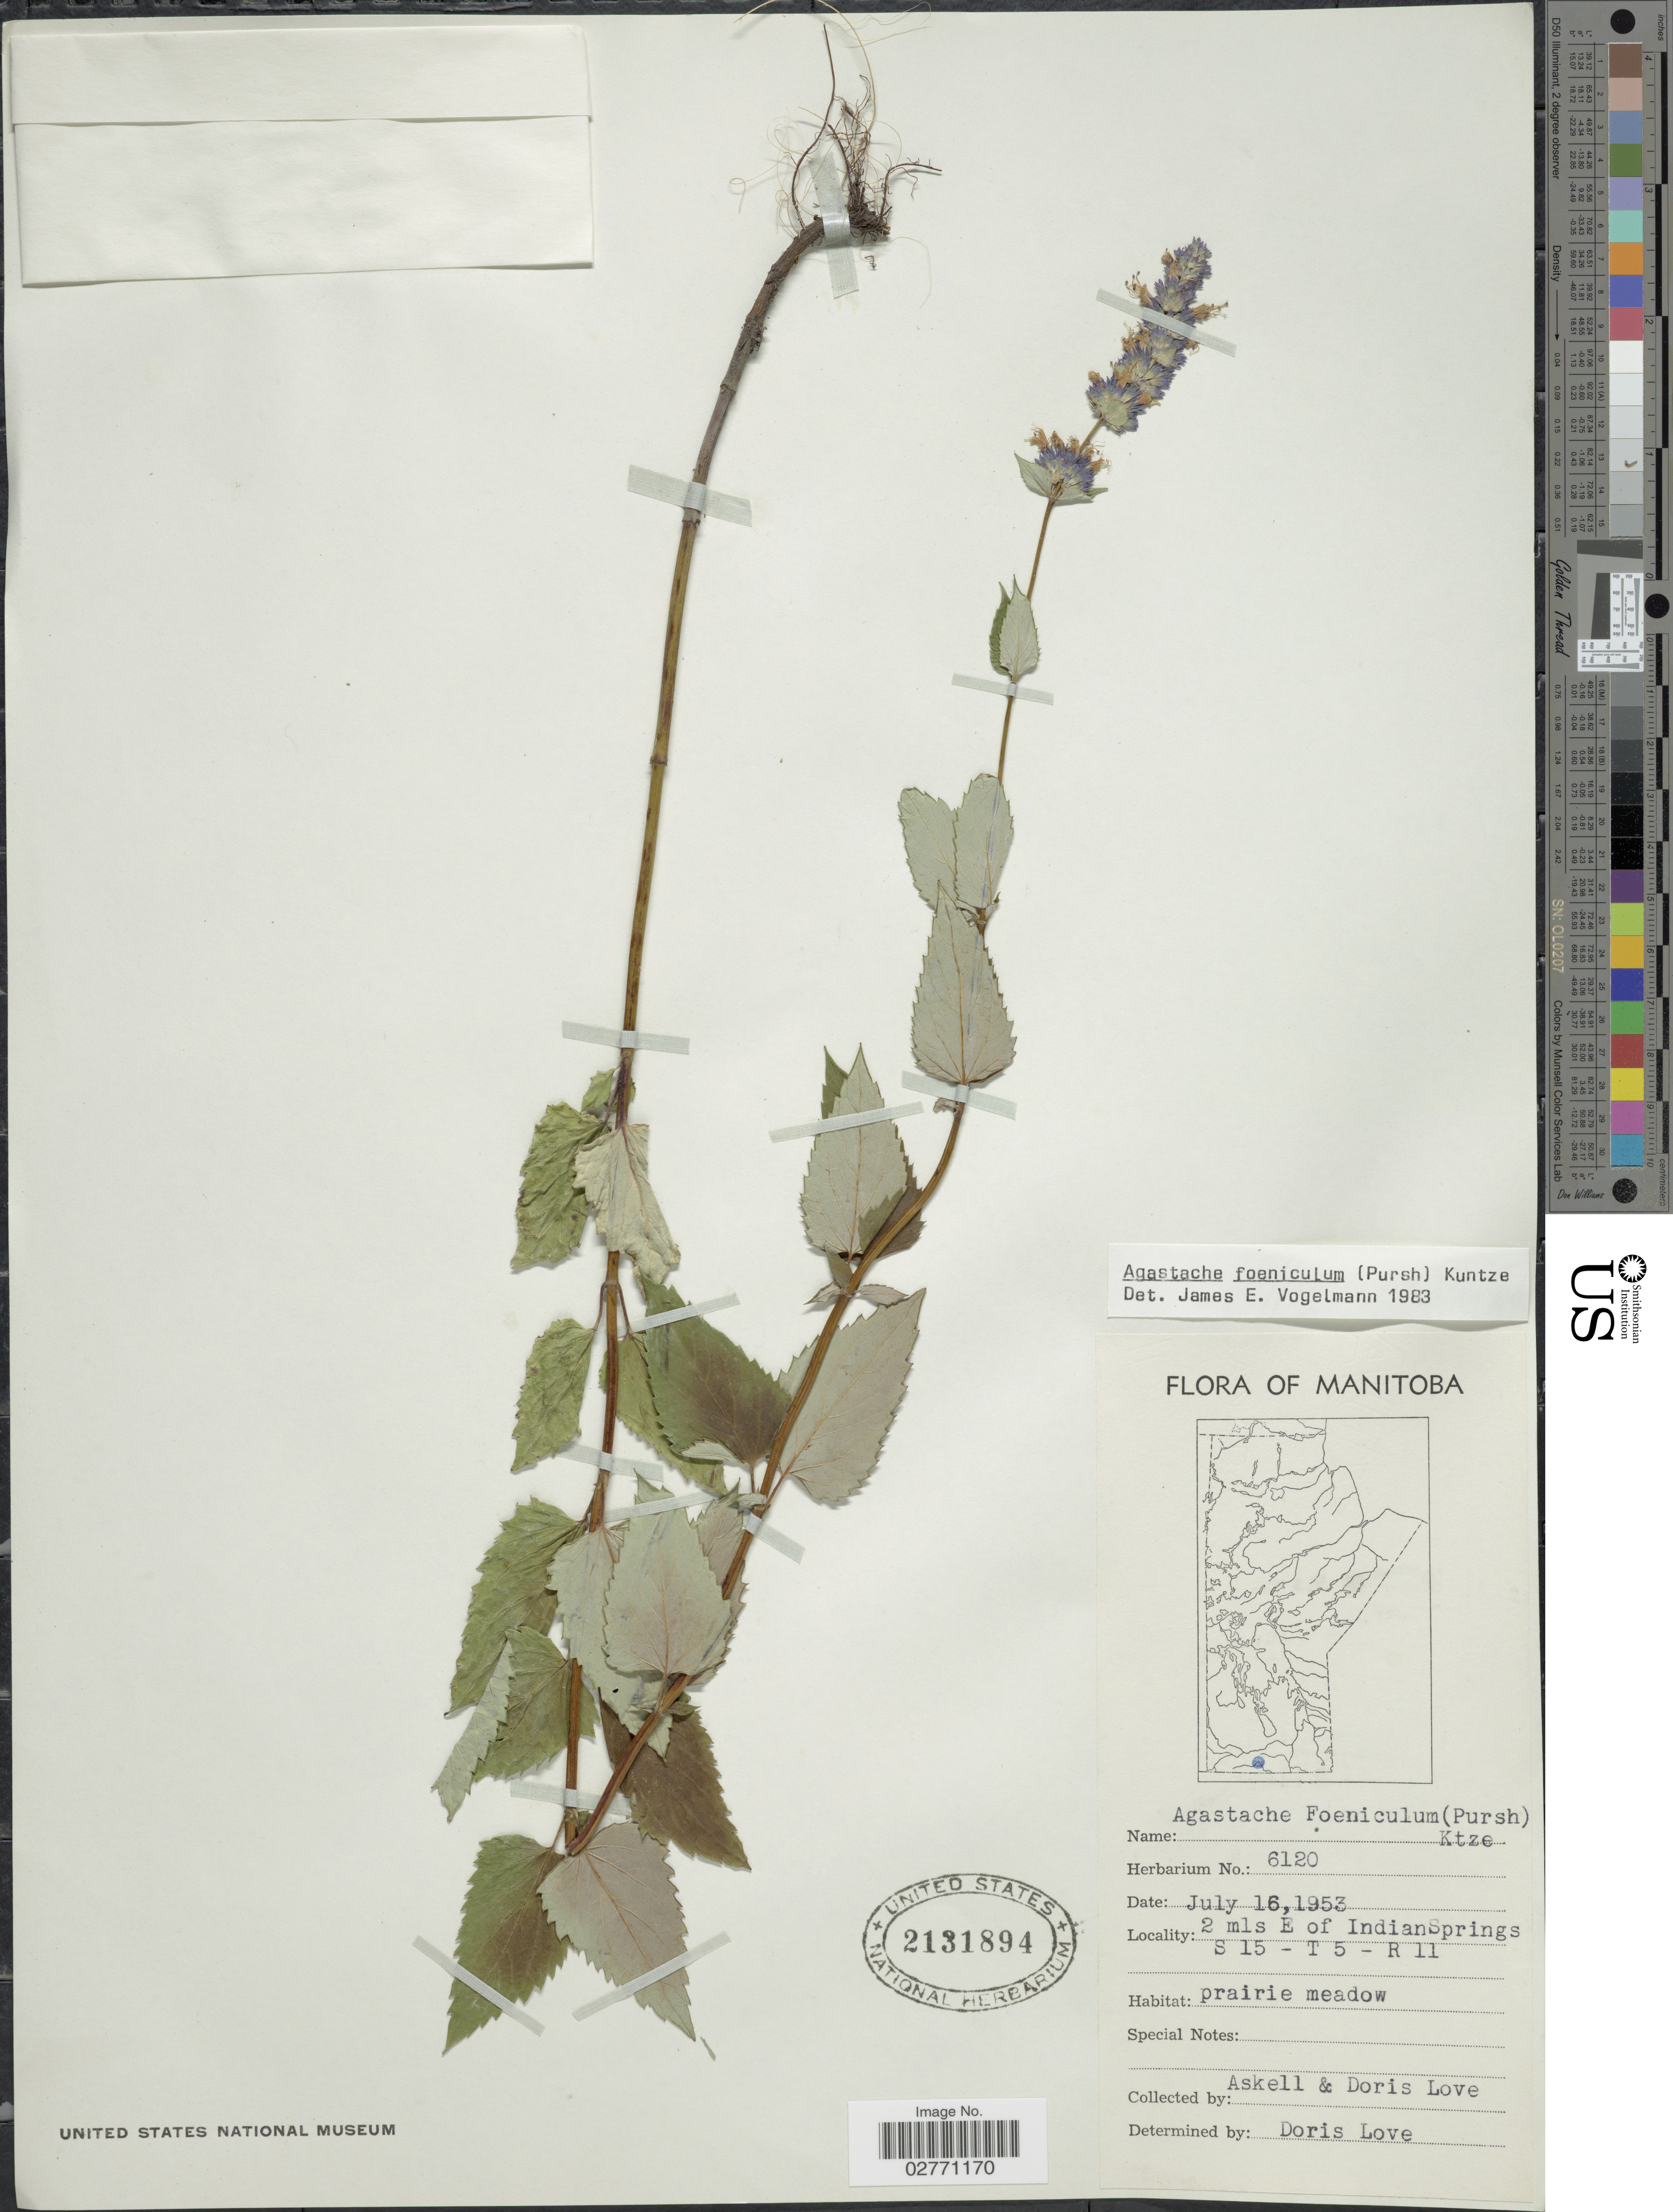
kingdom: Plantae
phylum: Tracheophyta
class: Magnoliopsida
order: Lamiales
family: Lamiaceae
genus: Agastache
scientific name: Agastache foeniculum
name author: (Pursh) Kuntze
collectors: Á. Löve & D. Löve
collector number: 6120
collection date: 1953-07-16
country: Canada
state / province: Manitoba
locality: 2 mls E of Indian Springs. S 15 - T 5 - R 11.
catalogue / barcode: US 2131894